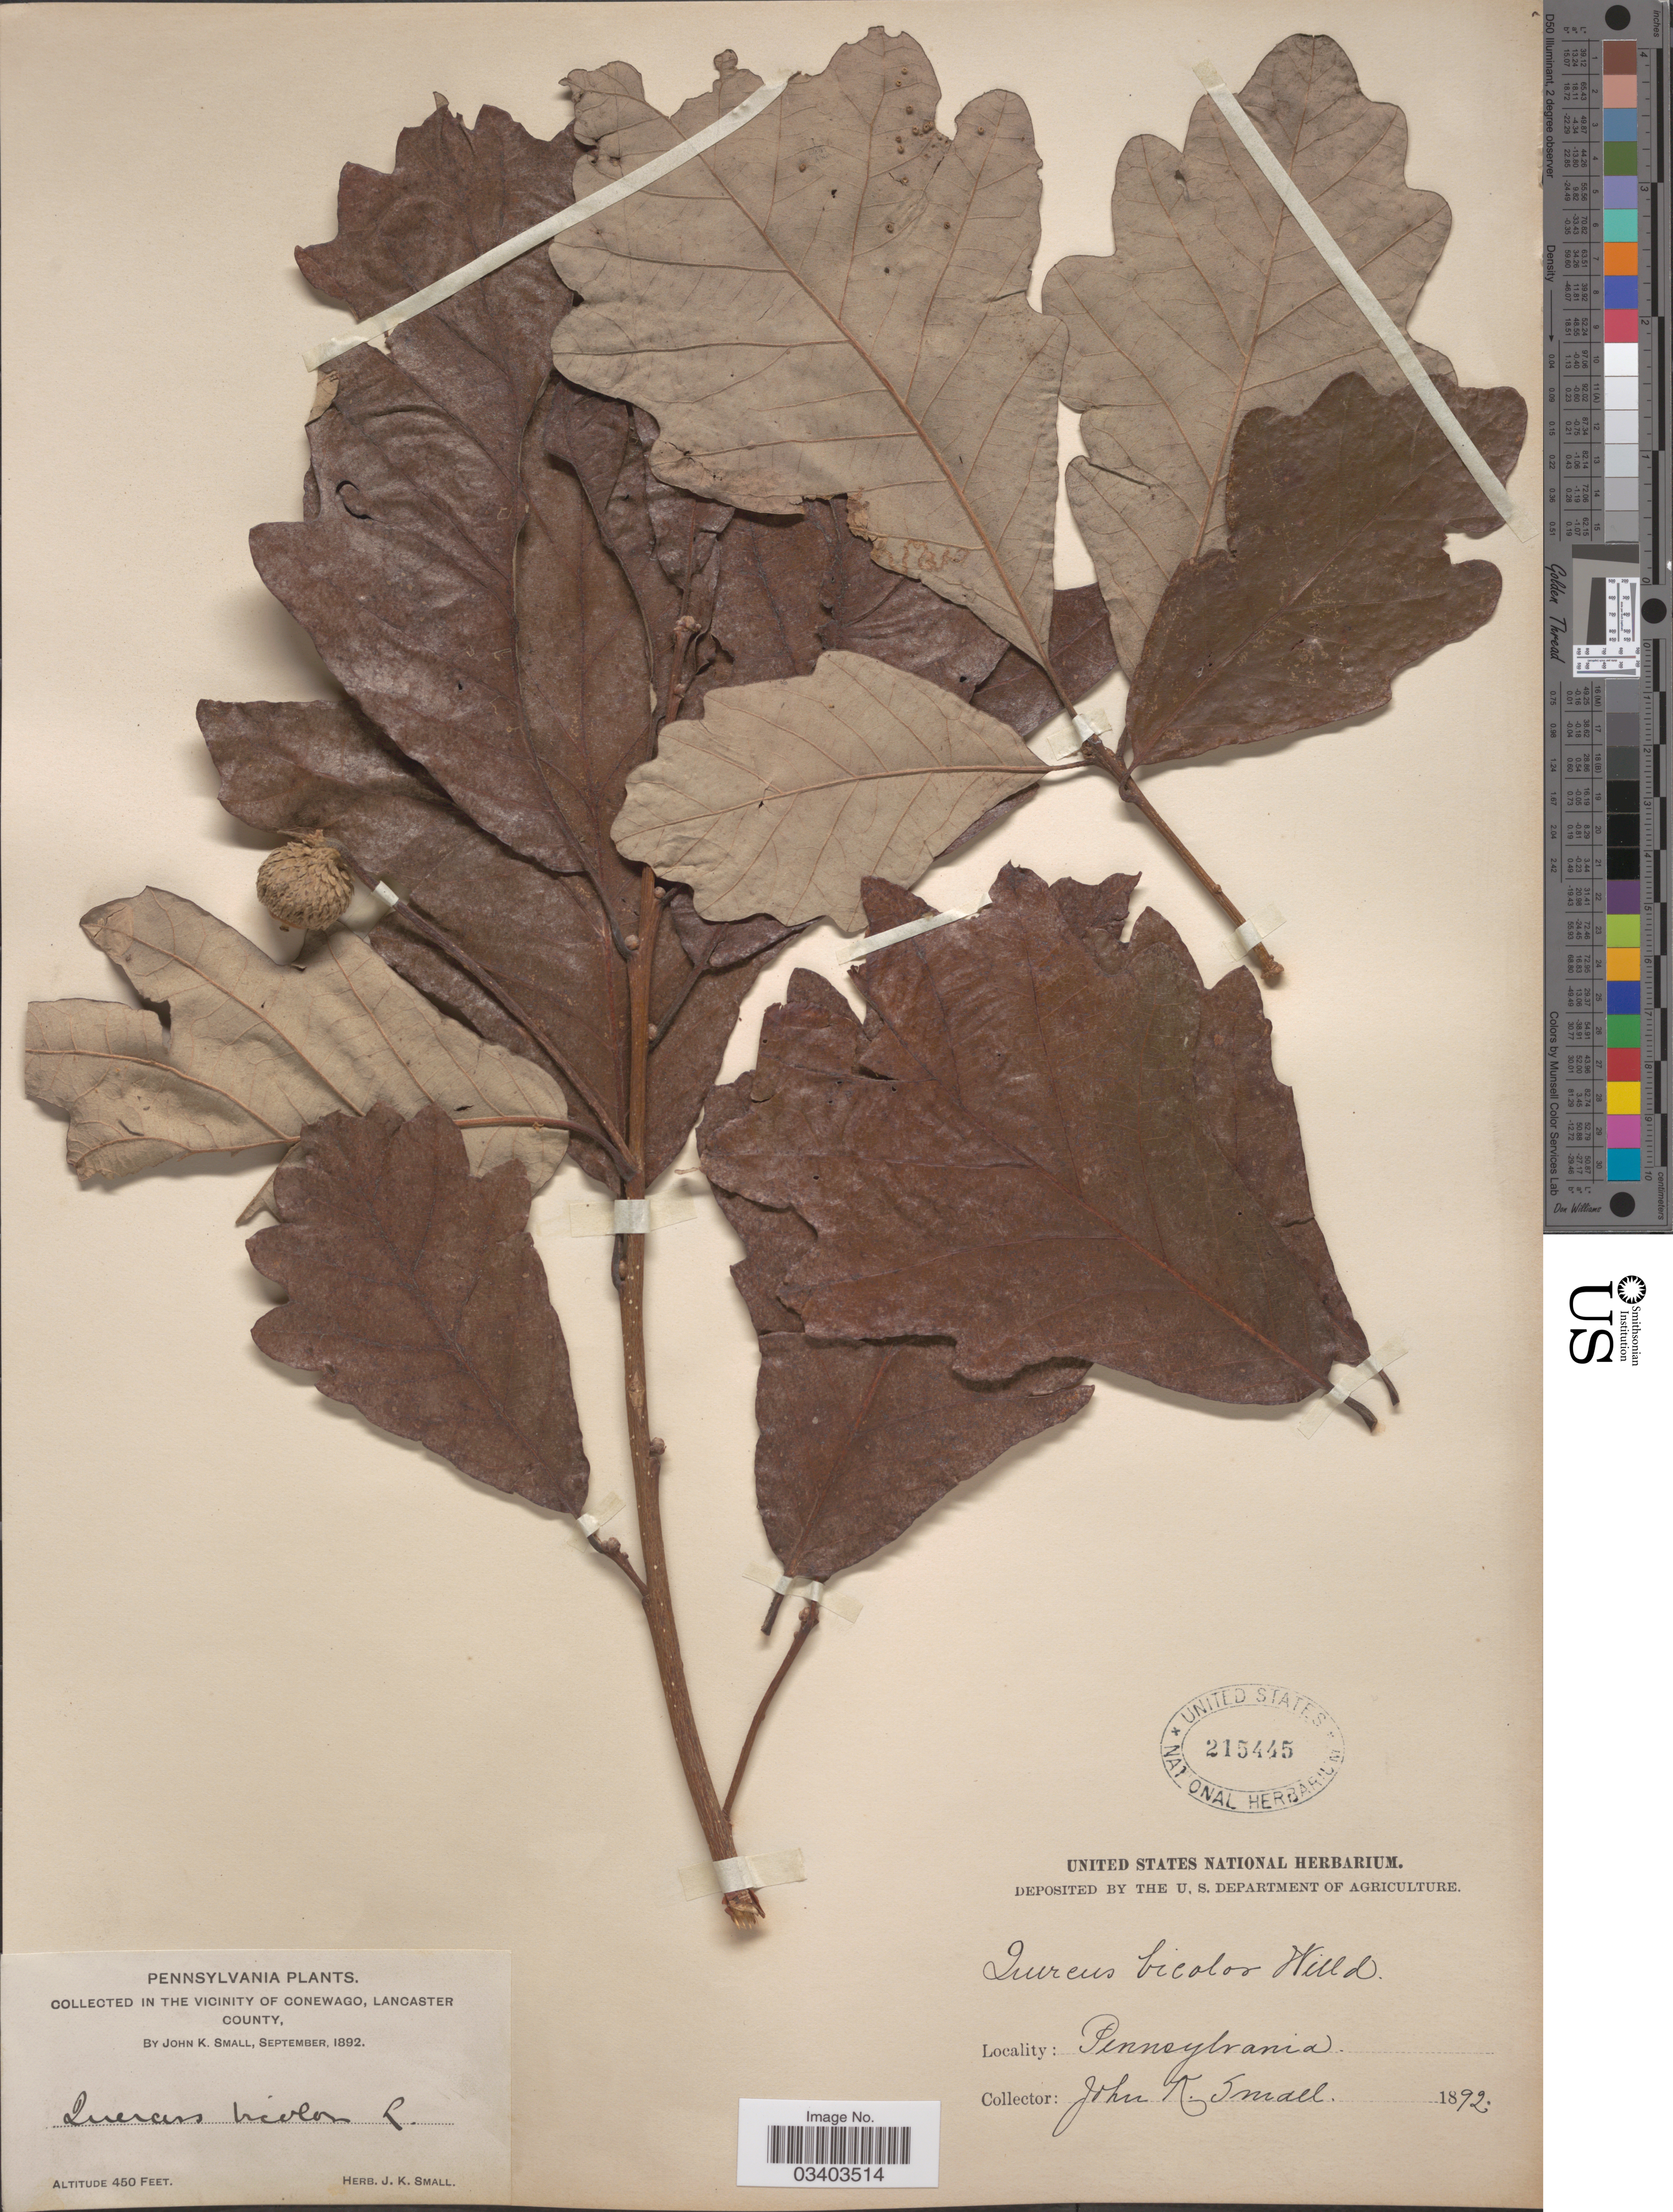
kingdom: Plantae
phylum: Tracheophyta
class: Magnoliopsida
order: Fagales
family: Fagaceae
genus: Quercus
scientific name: Quercus bicolor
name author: Willd.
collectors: J. K. Small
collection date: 1892-09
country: United States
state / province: Pennsylvania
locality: In the Vicinity of Conewago, Lancaster County.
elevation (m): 137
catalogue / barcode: US 215445